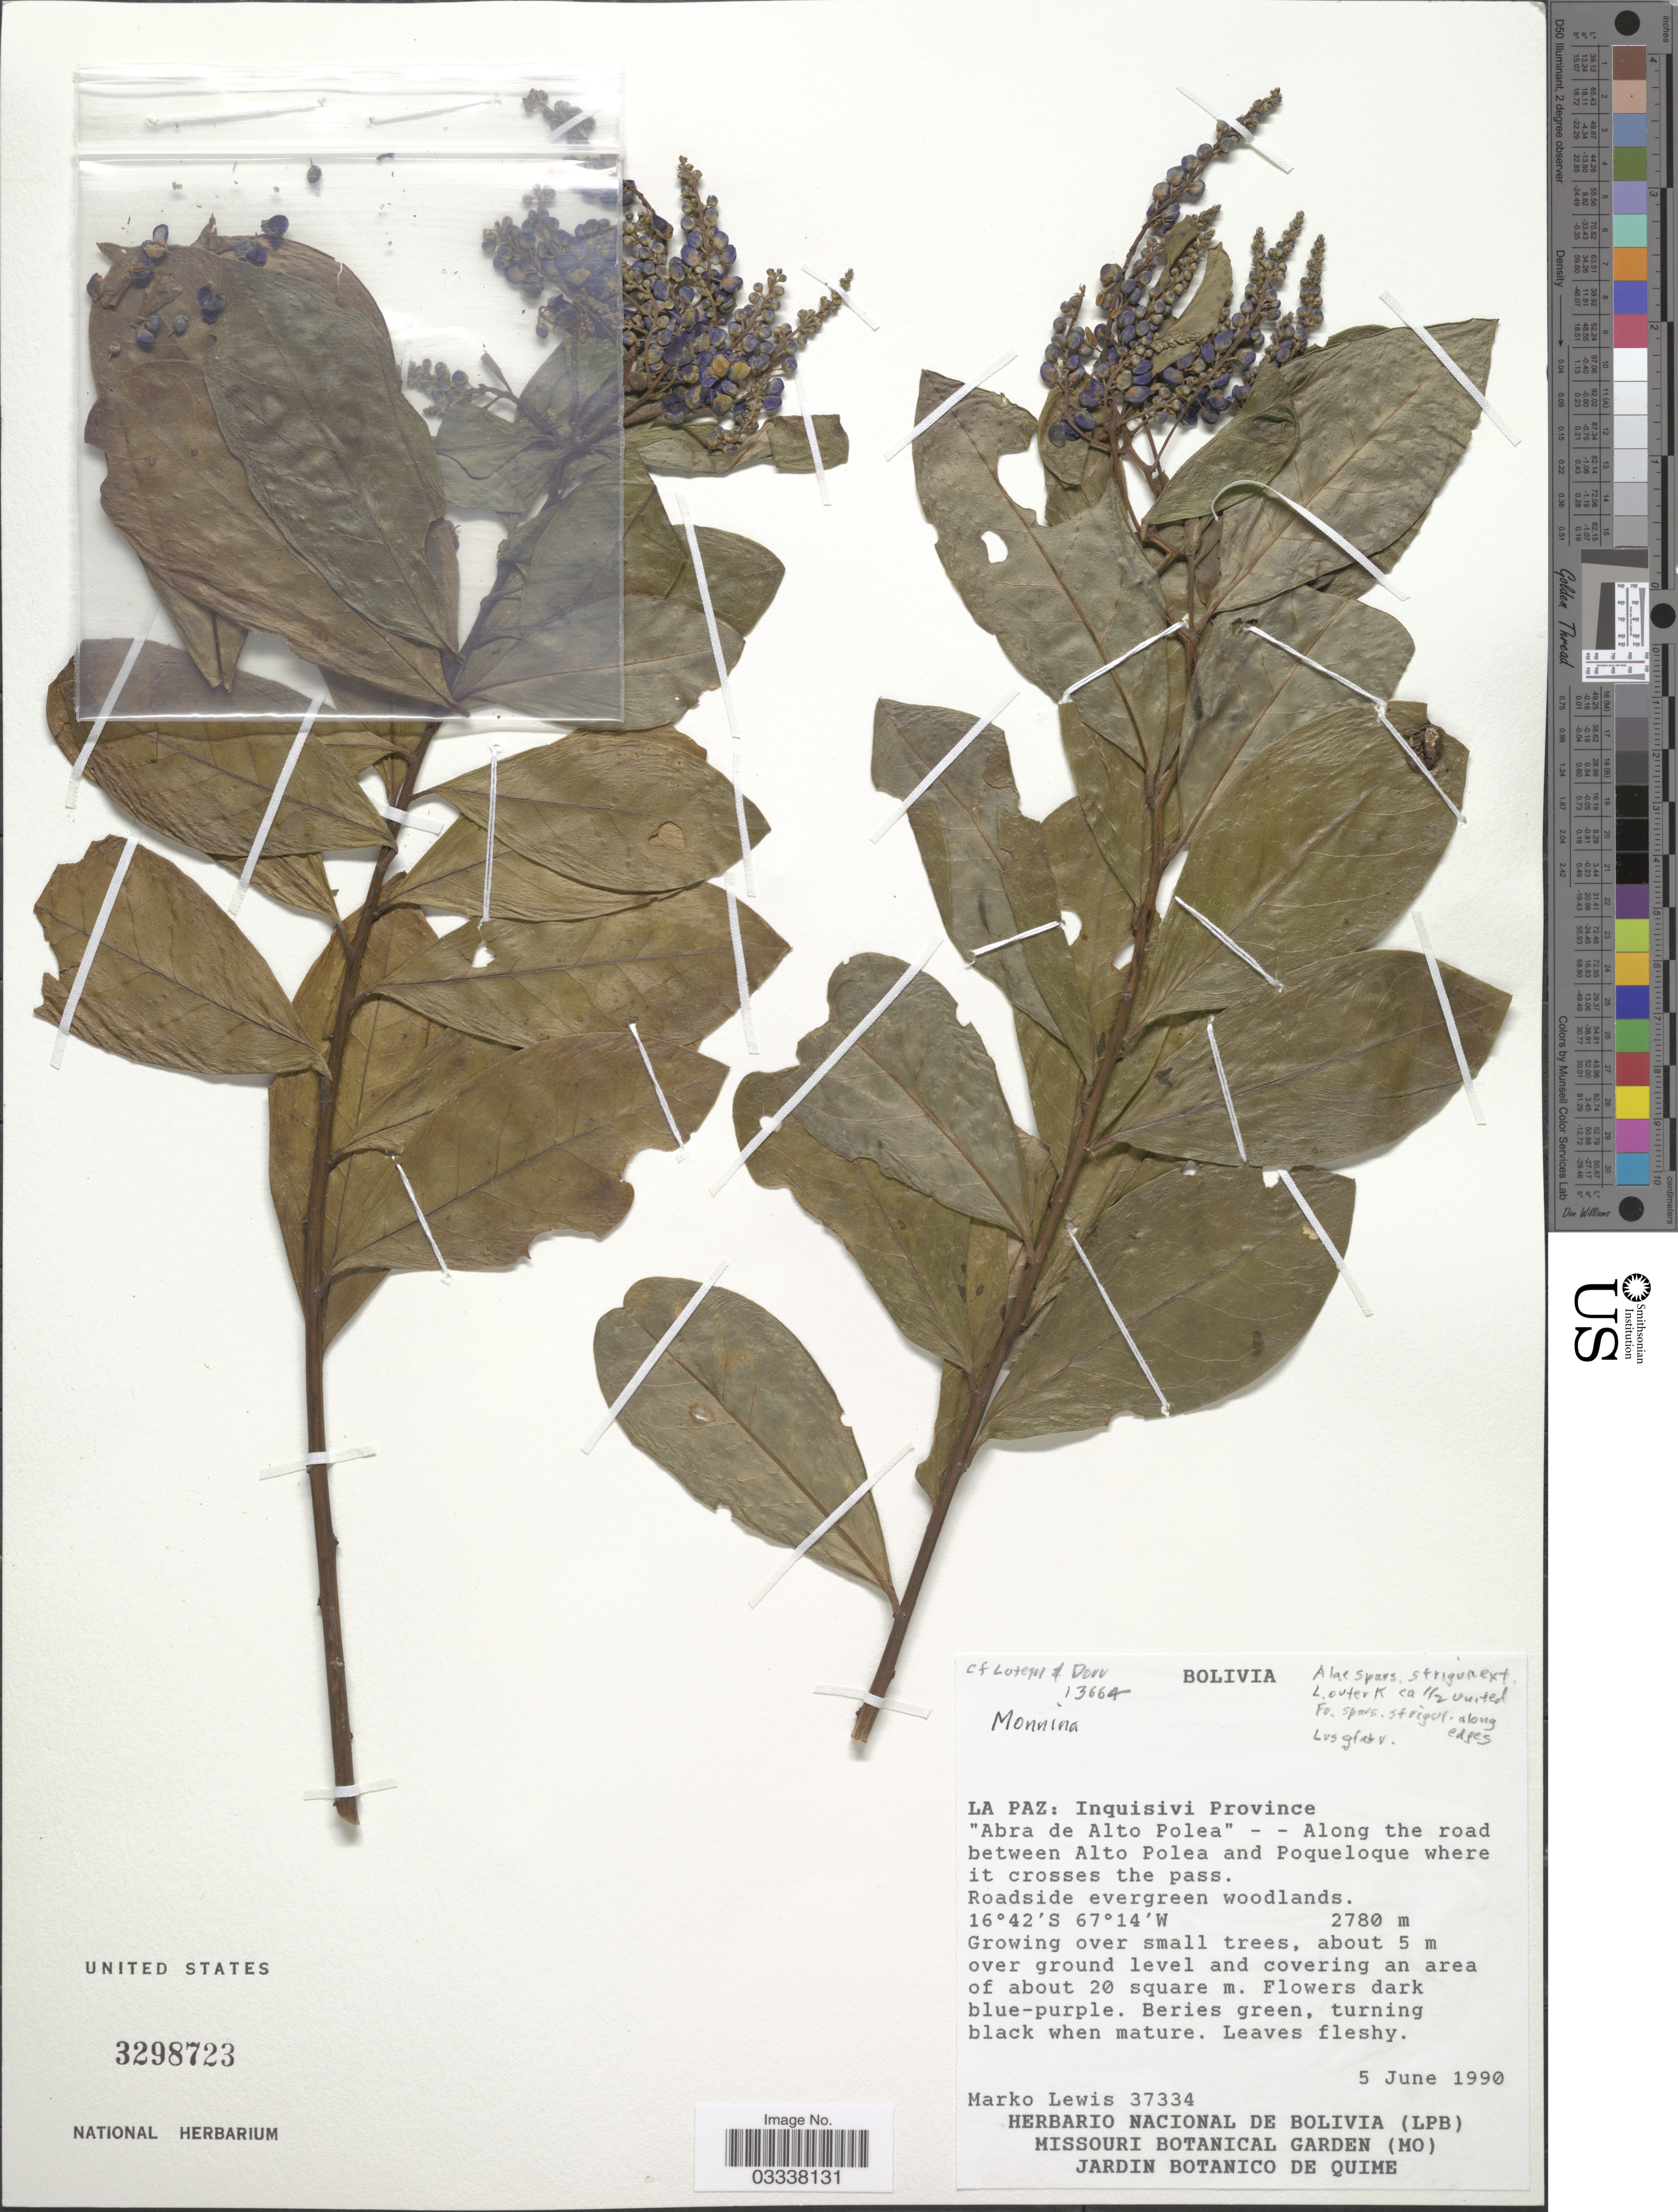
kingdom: Plantae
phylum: Tracheophyta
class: Magnoliopsida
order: Fabales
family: Polygalaceae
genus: Monnina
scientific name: Monnina sp.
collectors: M. A. Lewis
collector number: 37334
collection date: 1990-06-05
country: Bolivia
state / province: La Paz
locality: Inquisivi Province. "Abra de Alto Polea" -- Along the road between Alto Polea and Poqueloque where its crossed the pass.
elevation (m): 2780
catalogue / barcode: US 3298723